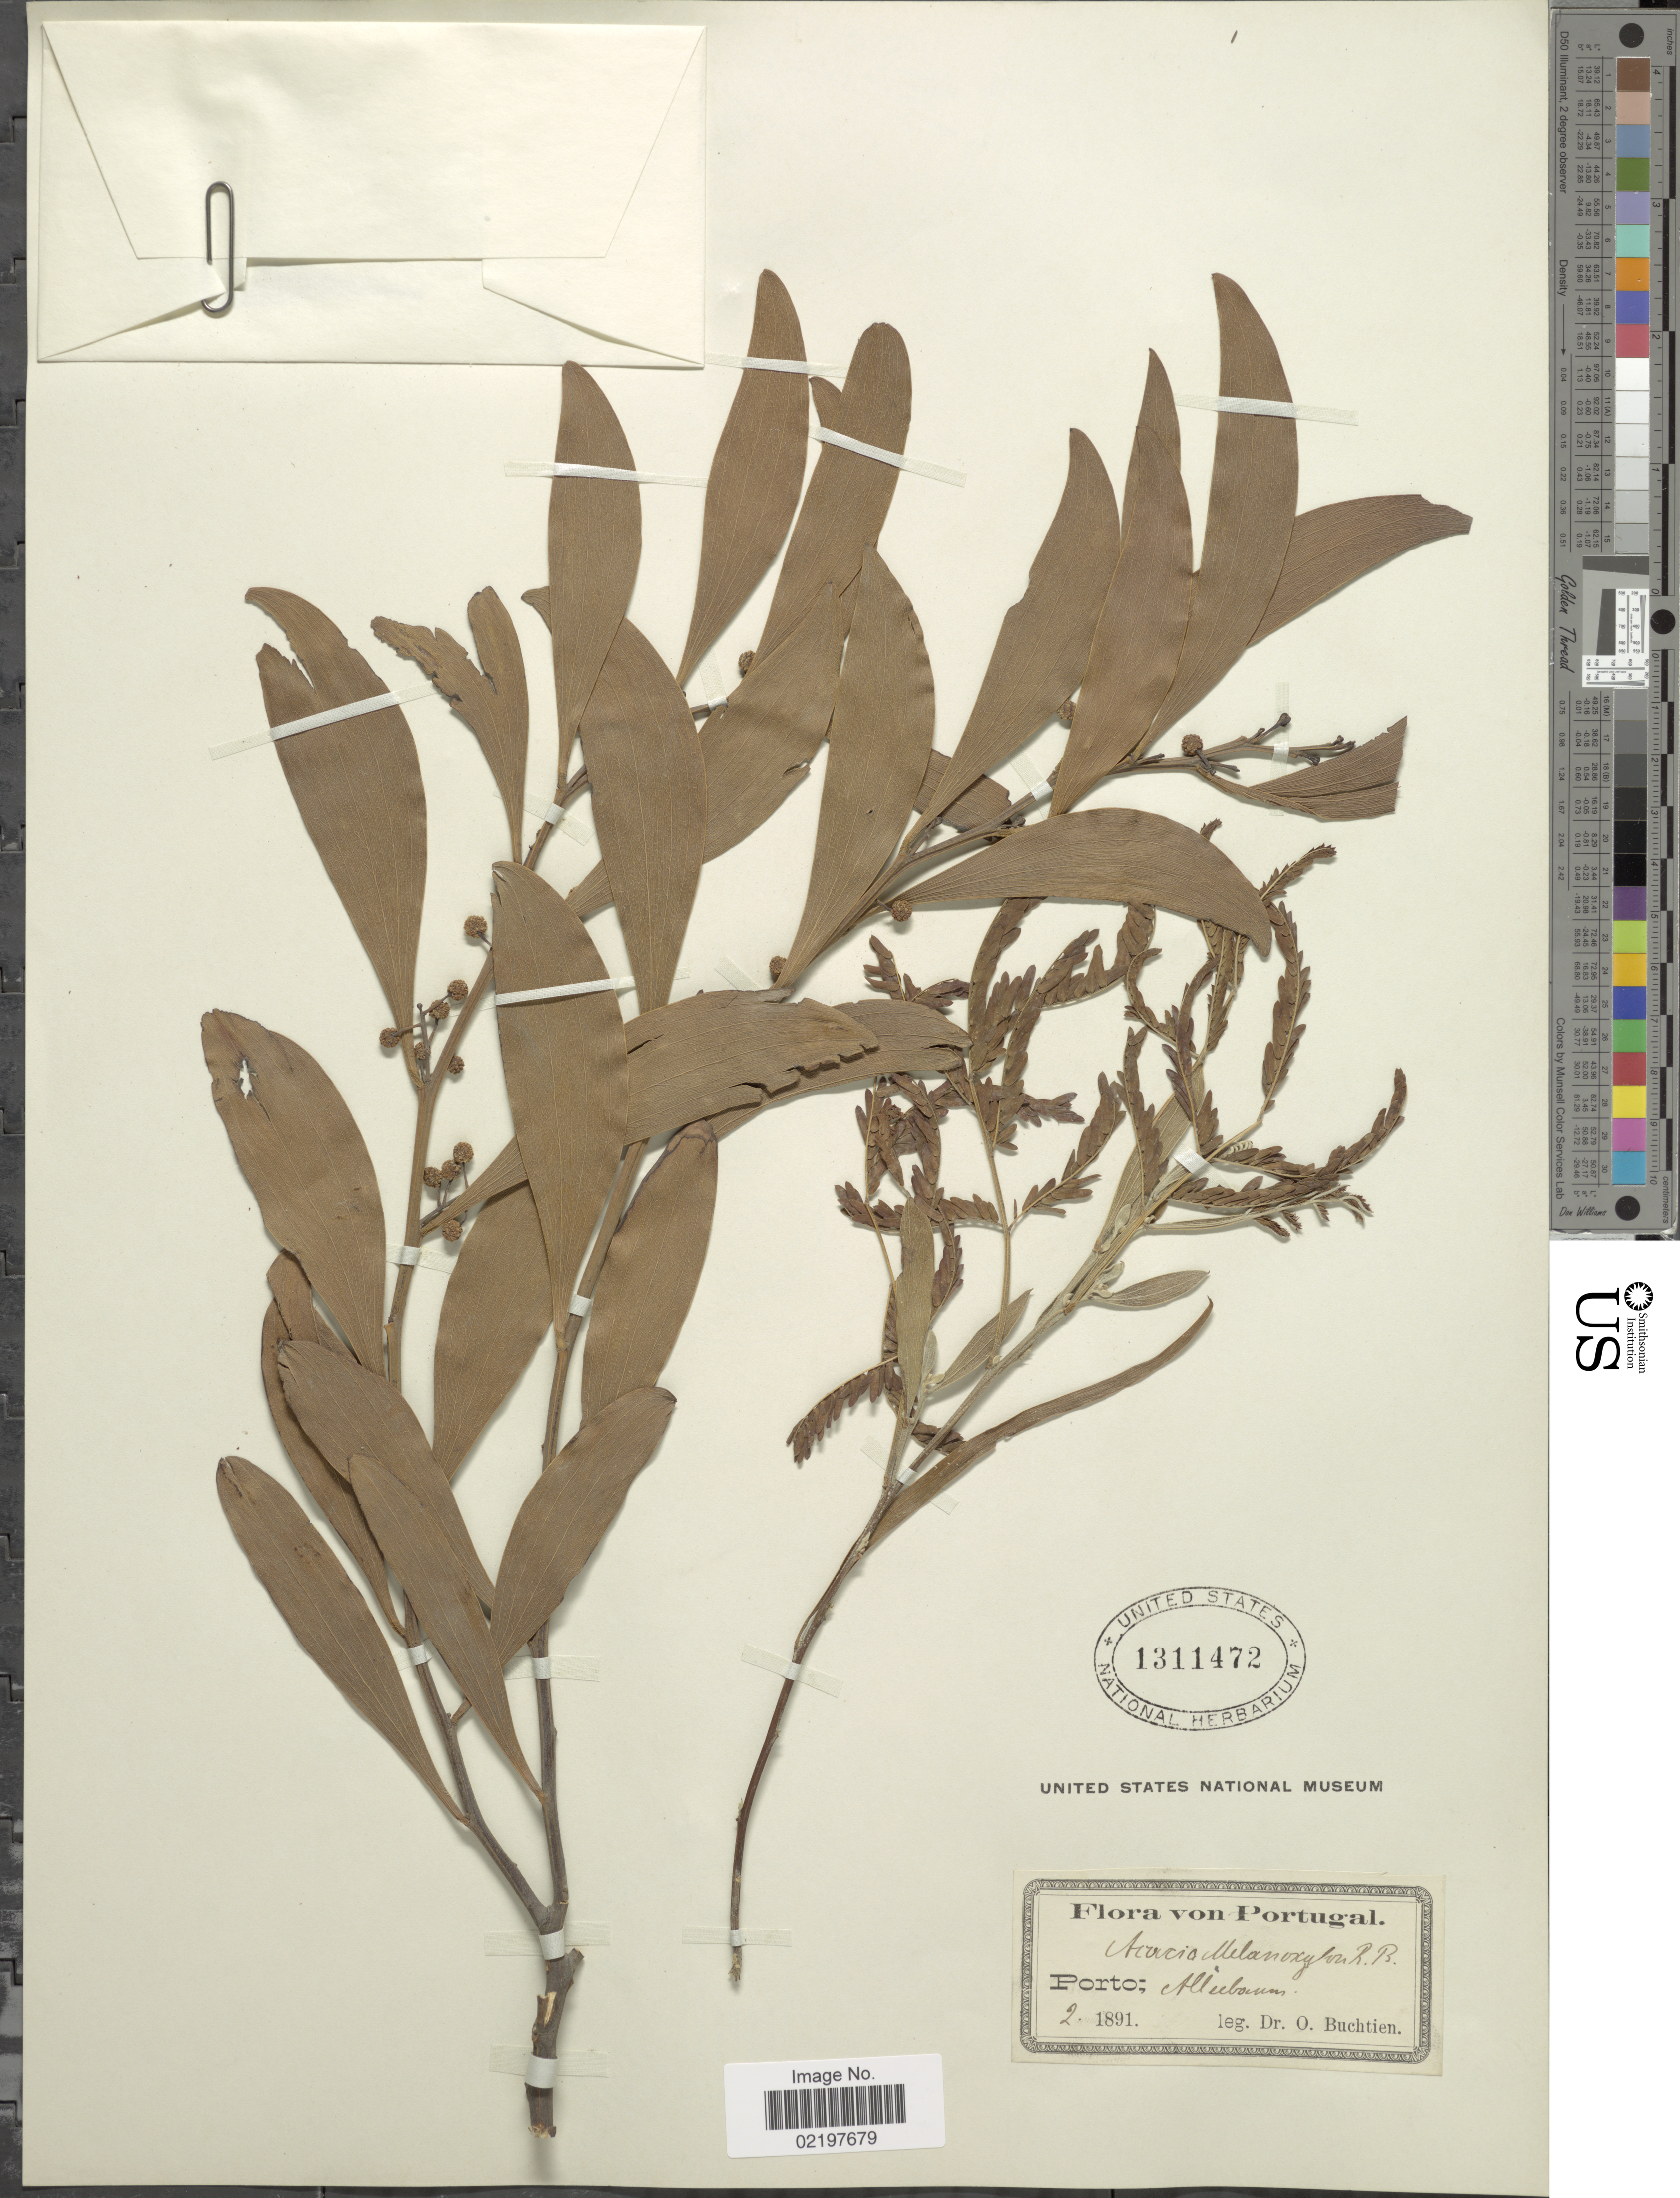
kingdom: Plantae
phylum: Tracheophyta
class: Magnoliopsida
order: Fabales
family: Fabaceae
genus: Acacia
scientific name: Acacia melanoxylon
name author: R. Br.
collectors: O. Buchtien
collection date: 1891-02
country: Portugal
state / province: Porto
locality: Von Portugal, Porto: Alluborum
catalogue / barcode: US 1311472